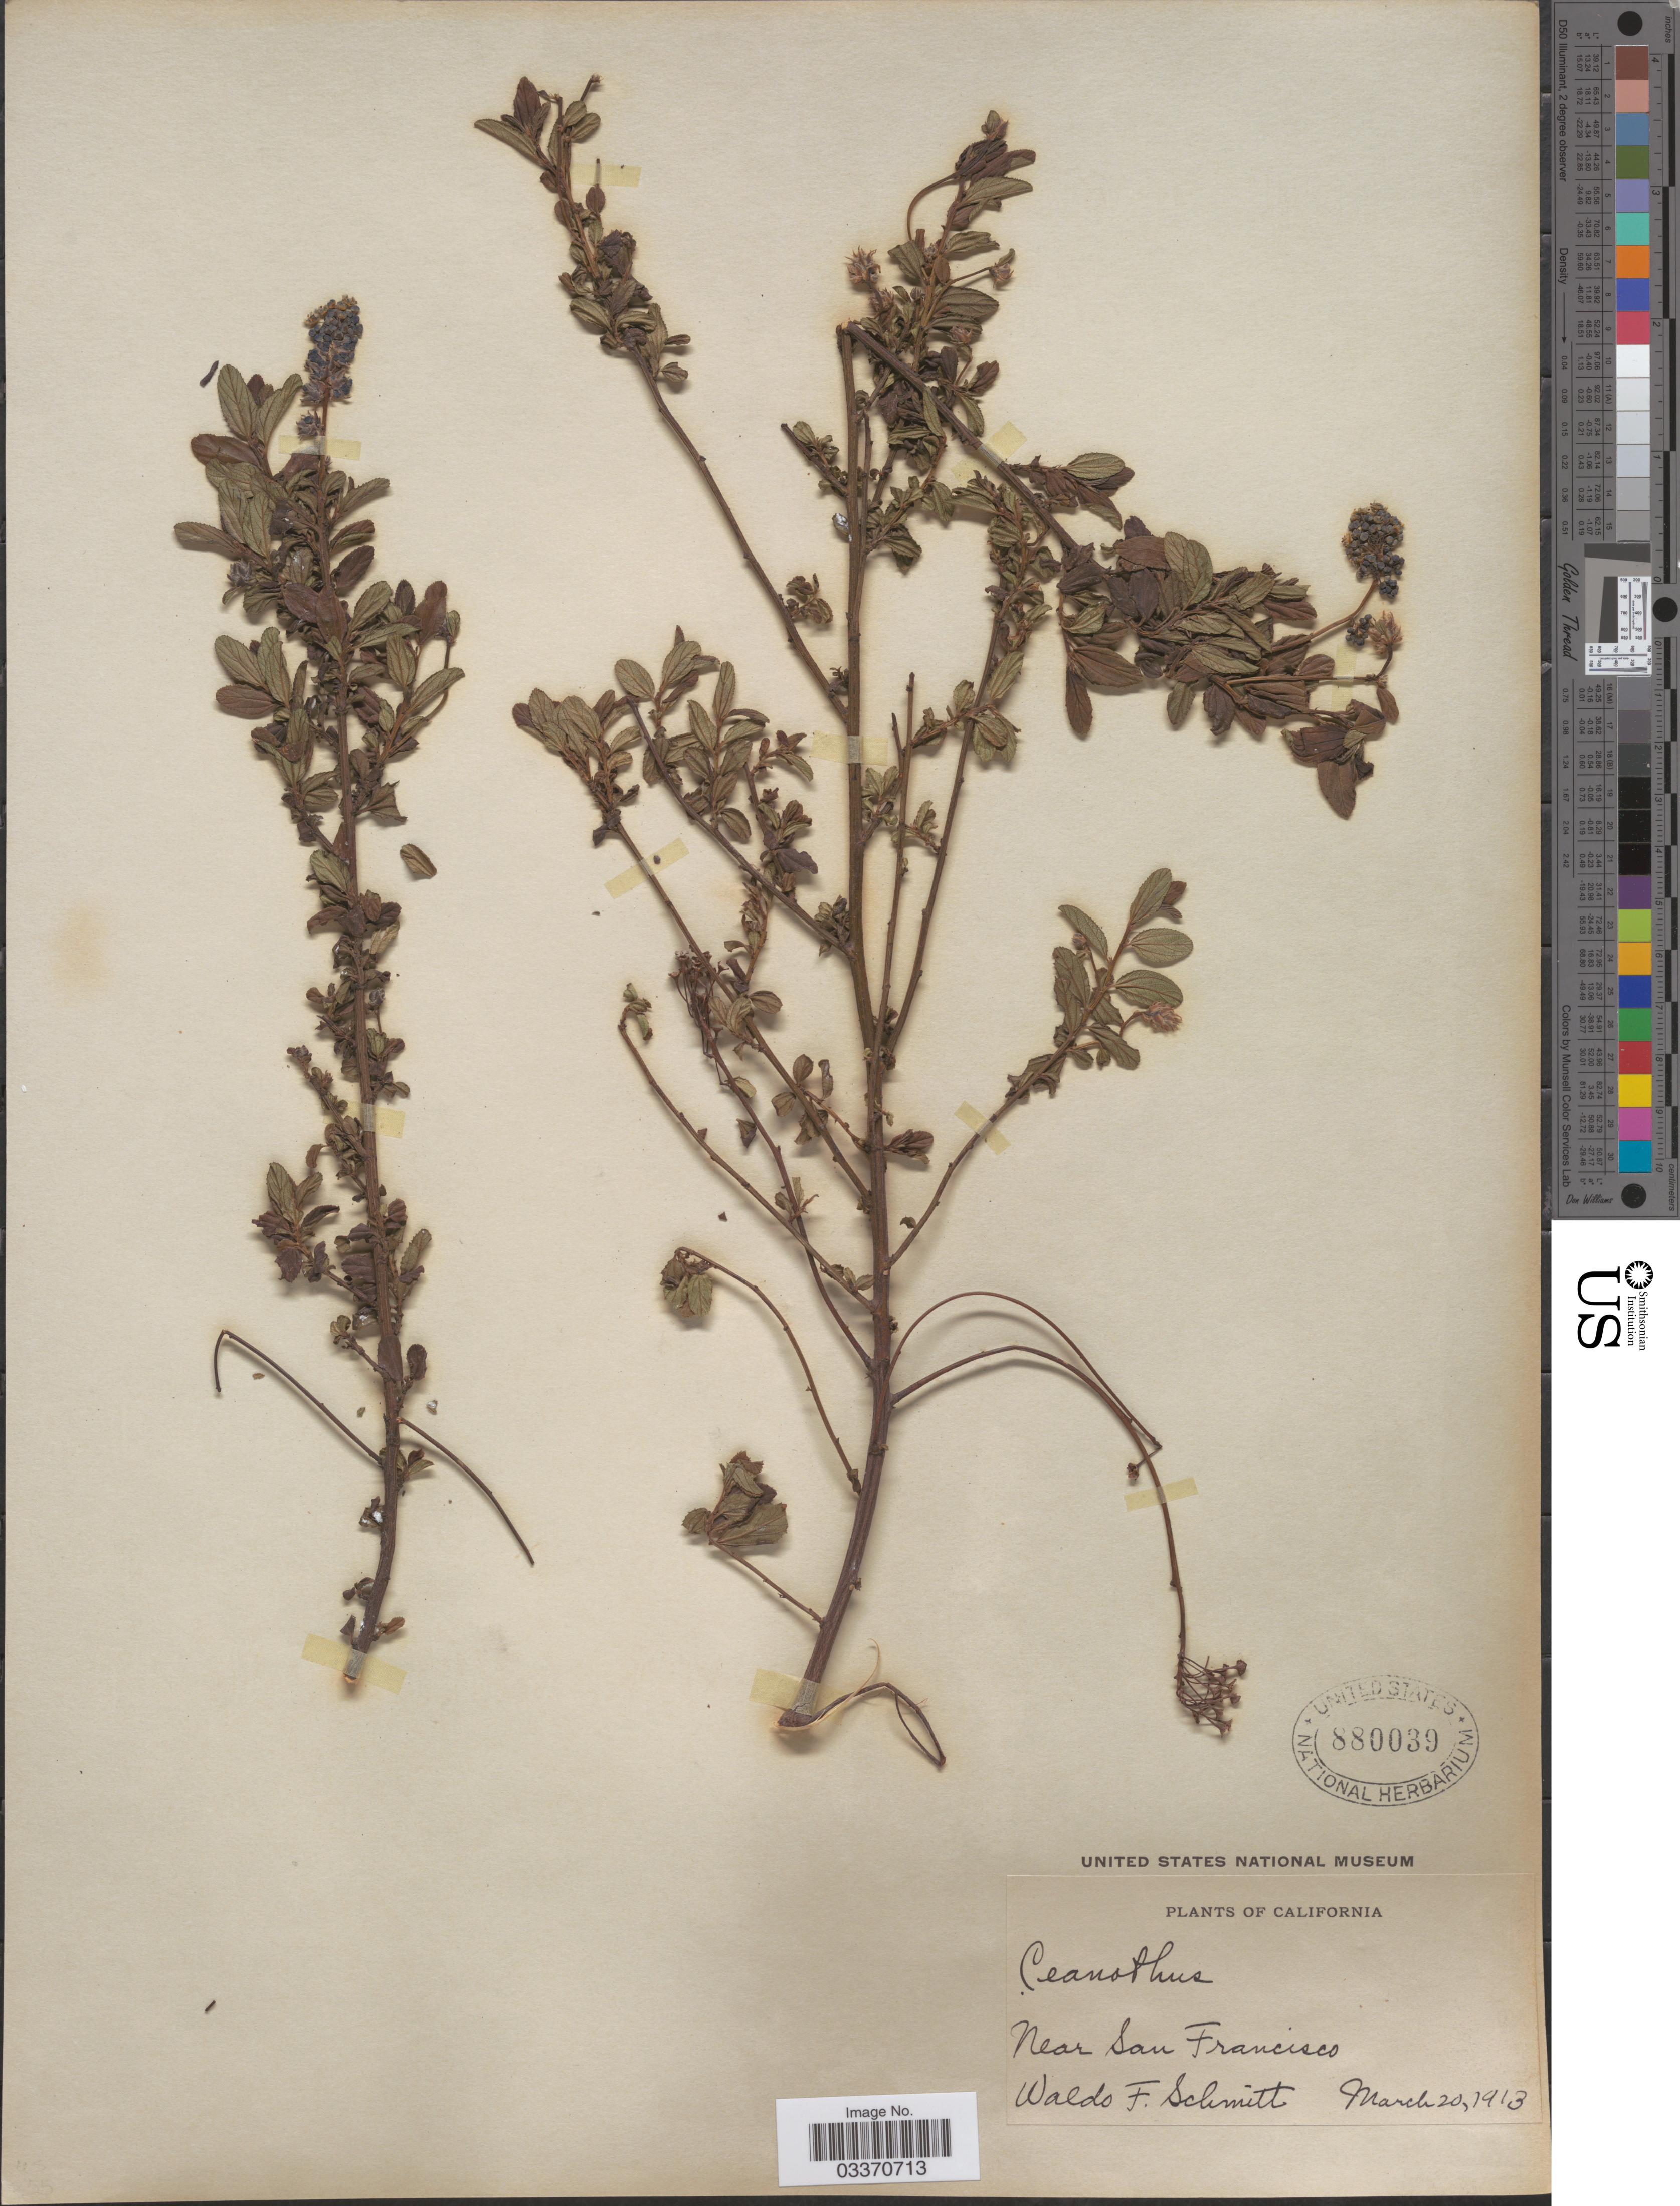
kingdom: Plantae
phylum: Tracheophyta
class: Magnoliopsida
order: Rosales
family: Rhamnaceae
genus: Ceanothus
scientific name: Ceanothus sp.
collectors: W. F. Schmitt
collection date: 1913-03-20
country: United States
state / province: California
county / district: San Francisco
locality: Near San Francisco.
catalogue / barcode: US 880039